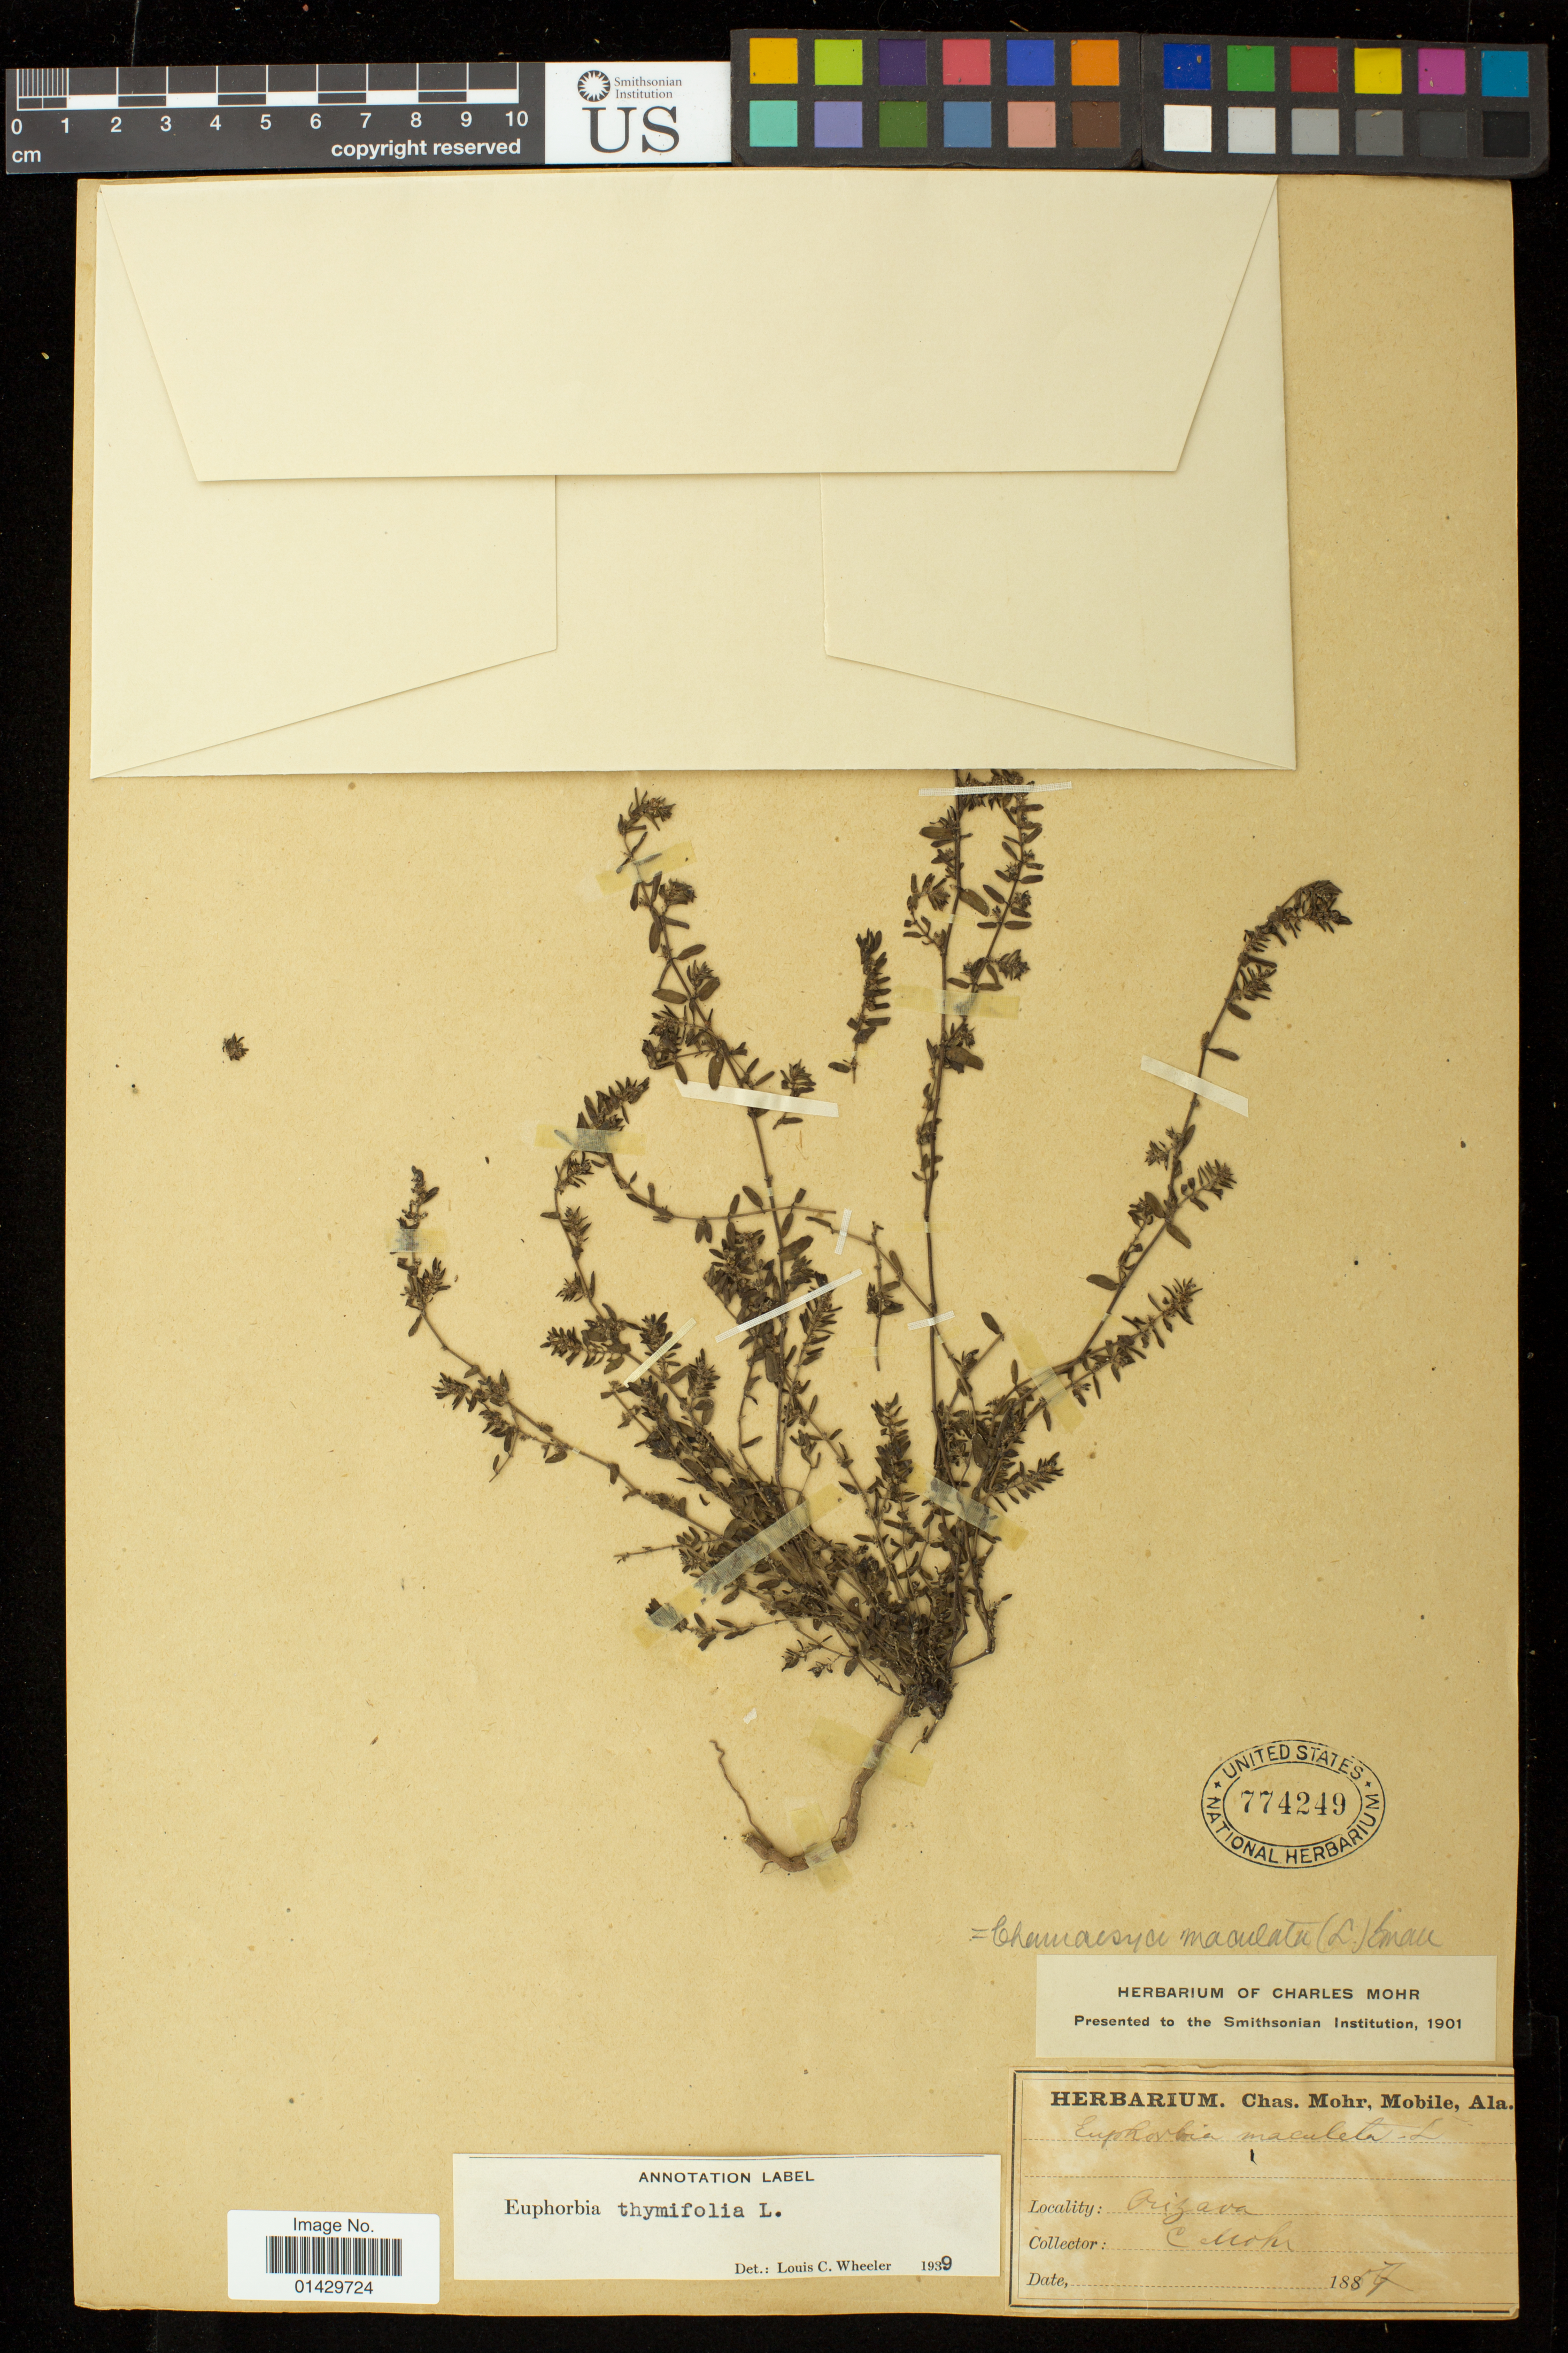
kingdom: Plantae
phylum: Tracheophyta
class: Magnoliopsida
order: Malpighiales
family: Euphorbiaceae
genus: Euphorbia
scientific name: Euphorbia thymifolia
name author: L.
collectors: C. T. Mohr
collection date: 1867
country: Mexico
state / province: Veracruz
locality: Orizava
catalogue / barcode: US 774249